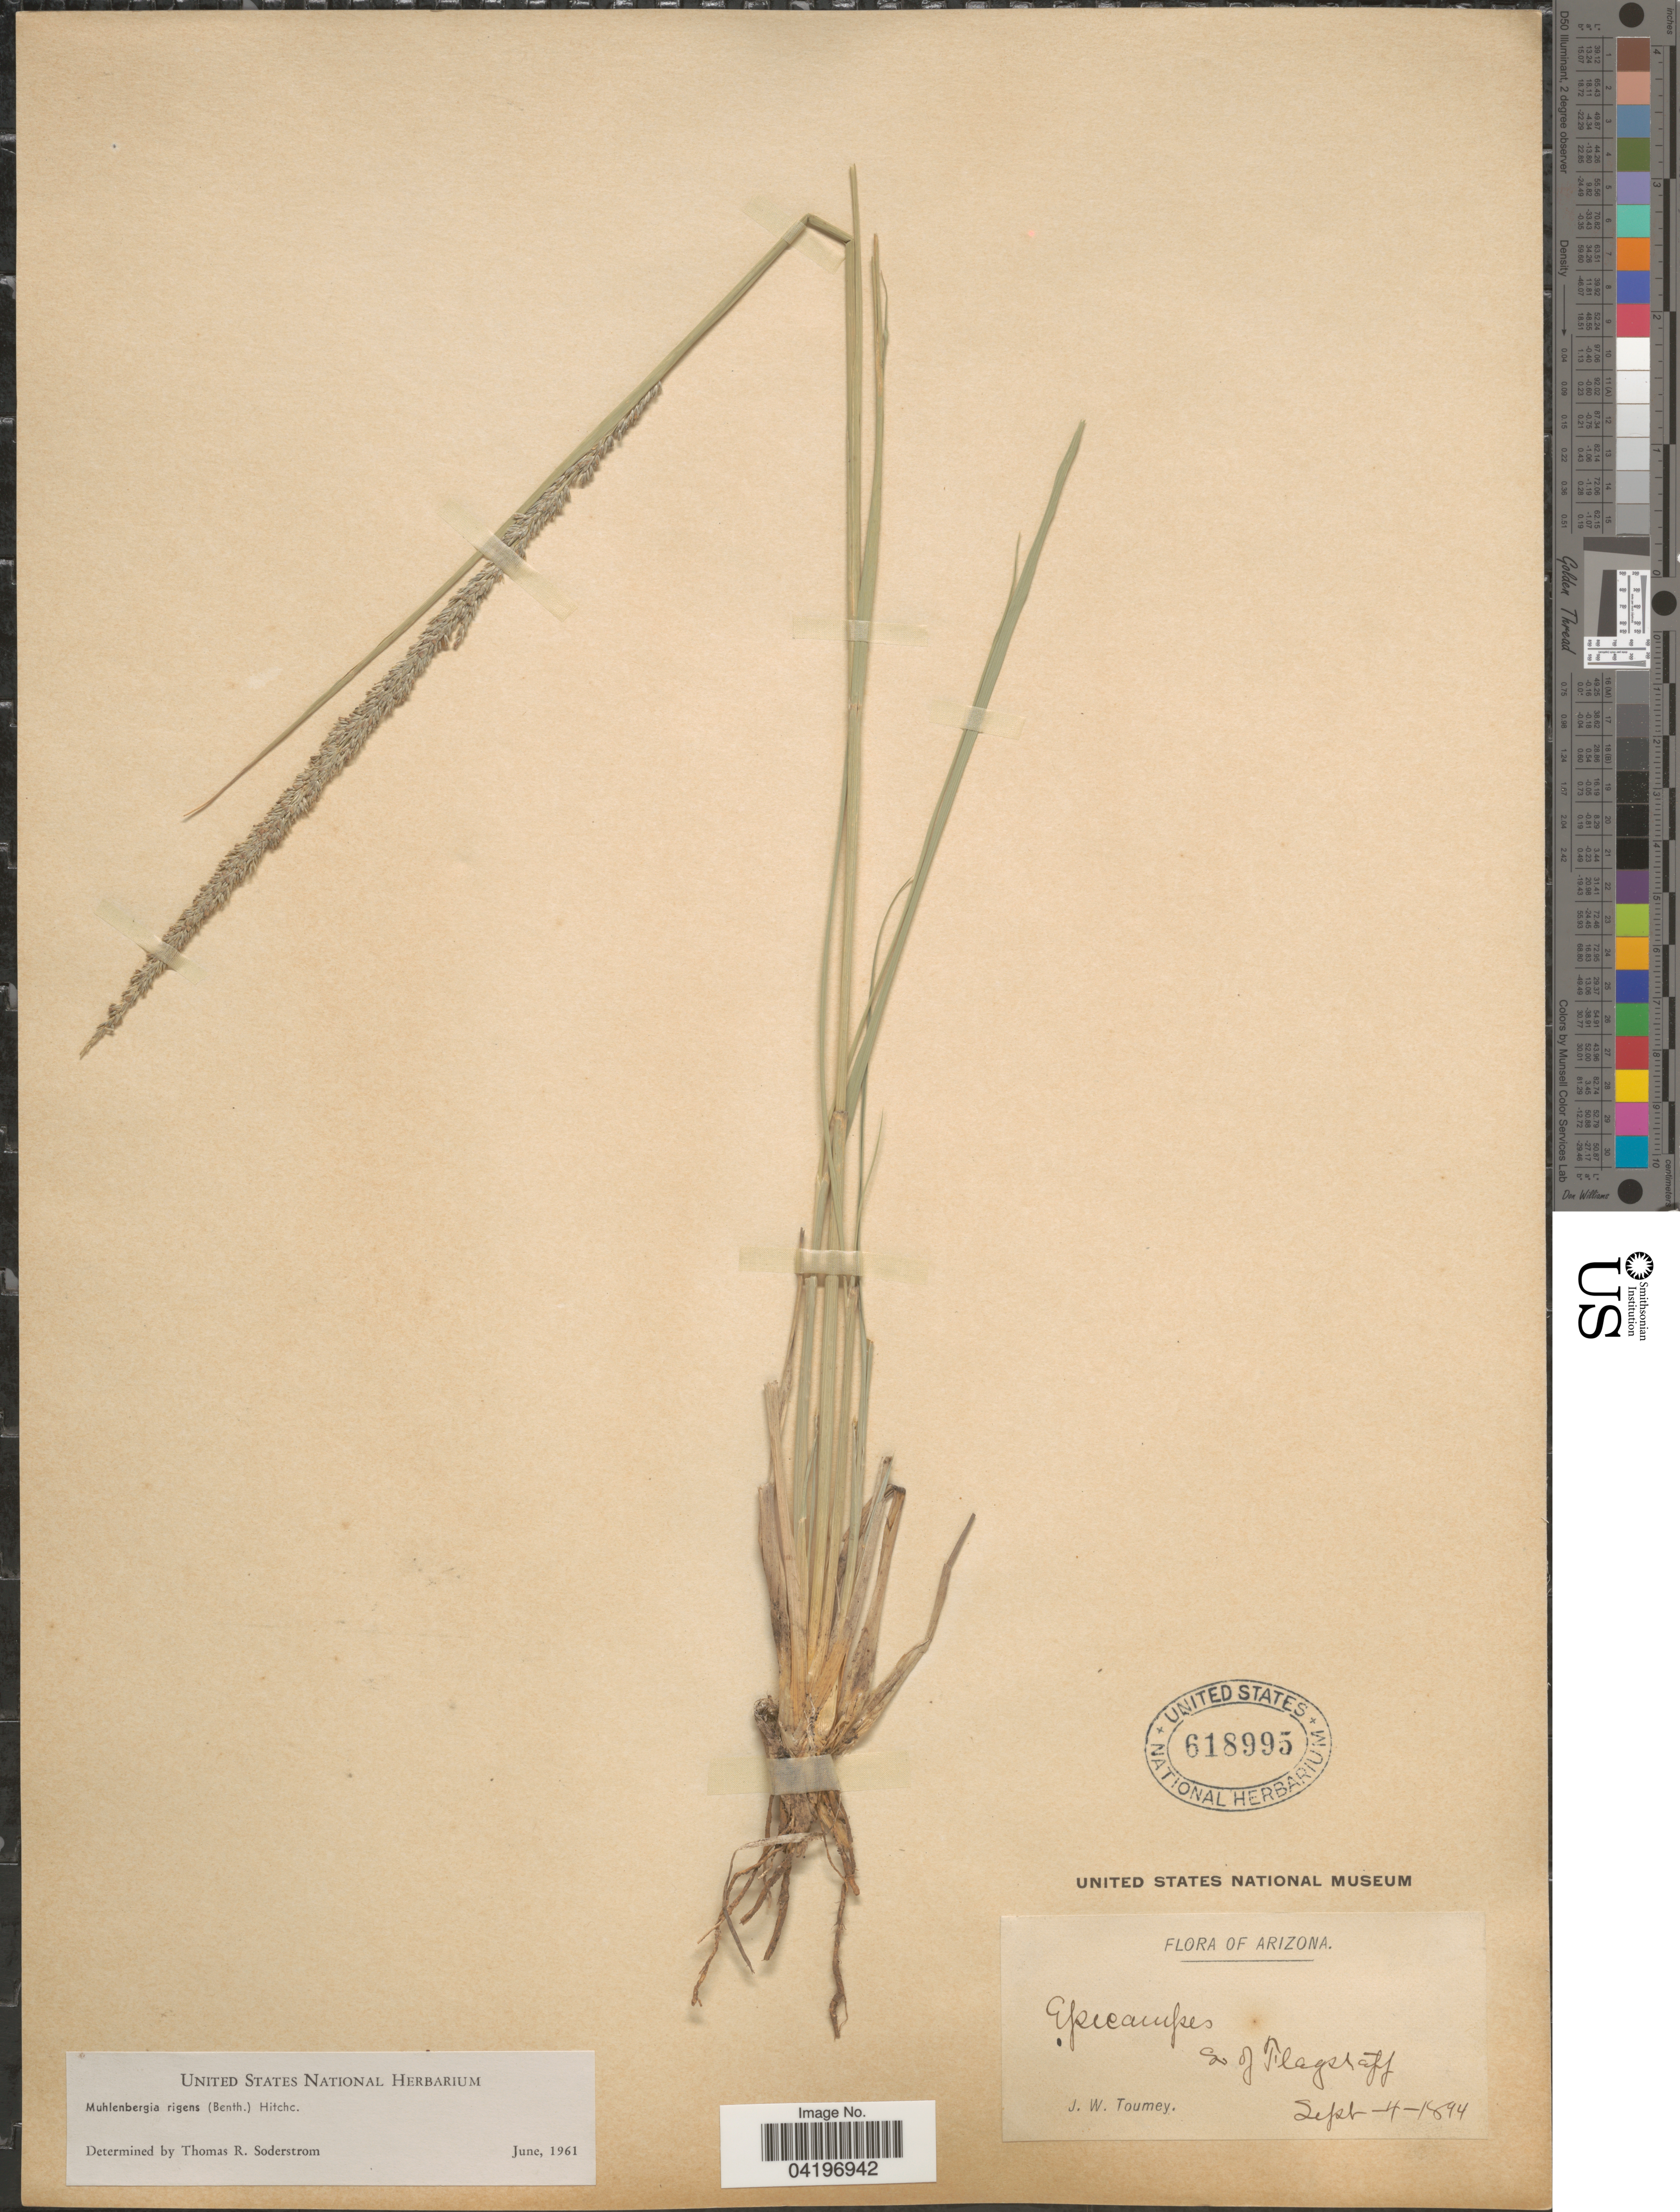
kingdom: Plantae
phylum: Tracheophyta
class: Liliopsida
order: Poales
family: Poaceae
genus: Muhlenbergia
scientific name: Muhlenbergia rigens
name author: (Benth.) Hitchc.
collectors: J. W. Toumey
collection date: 1894-09-04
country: United States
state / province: Arizona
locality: S. of Flagstaff.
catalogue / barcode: US 618995